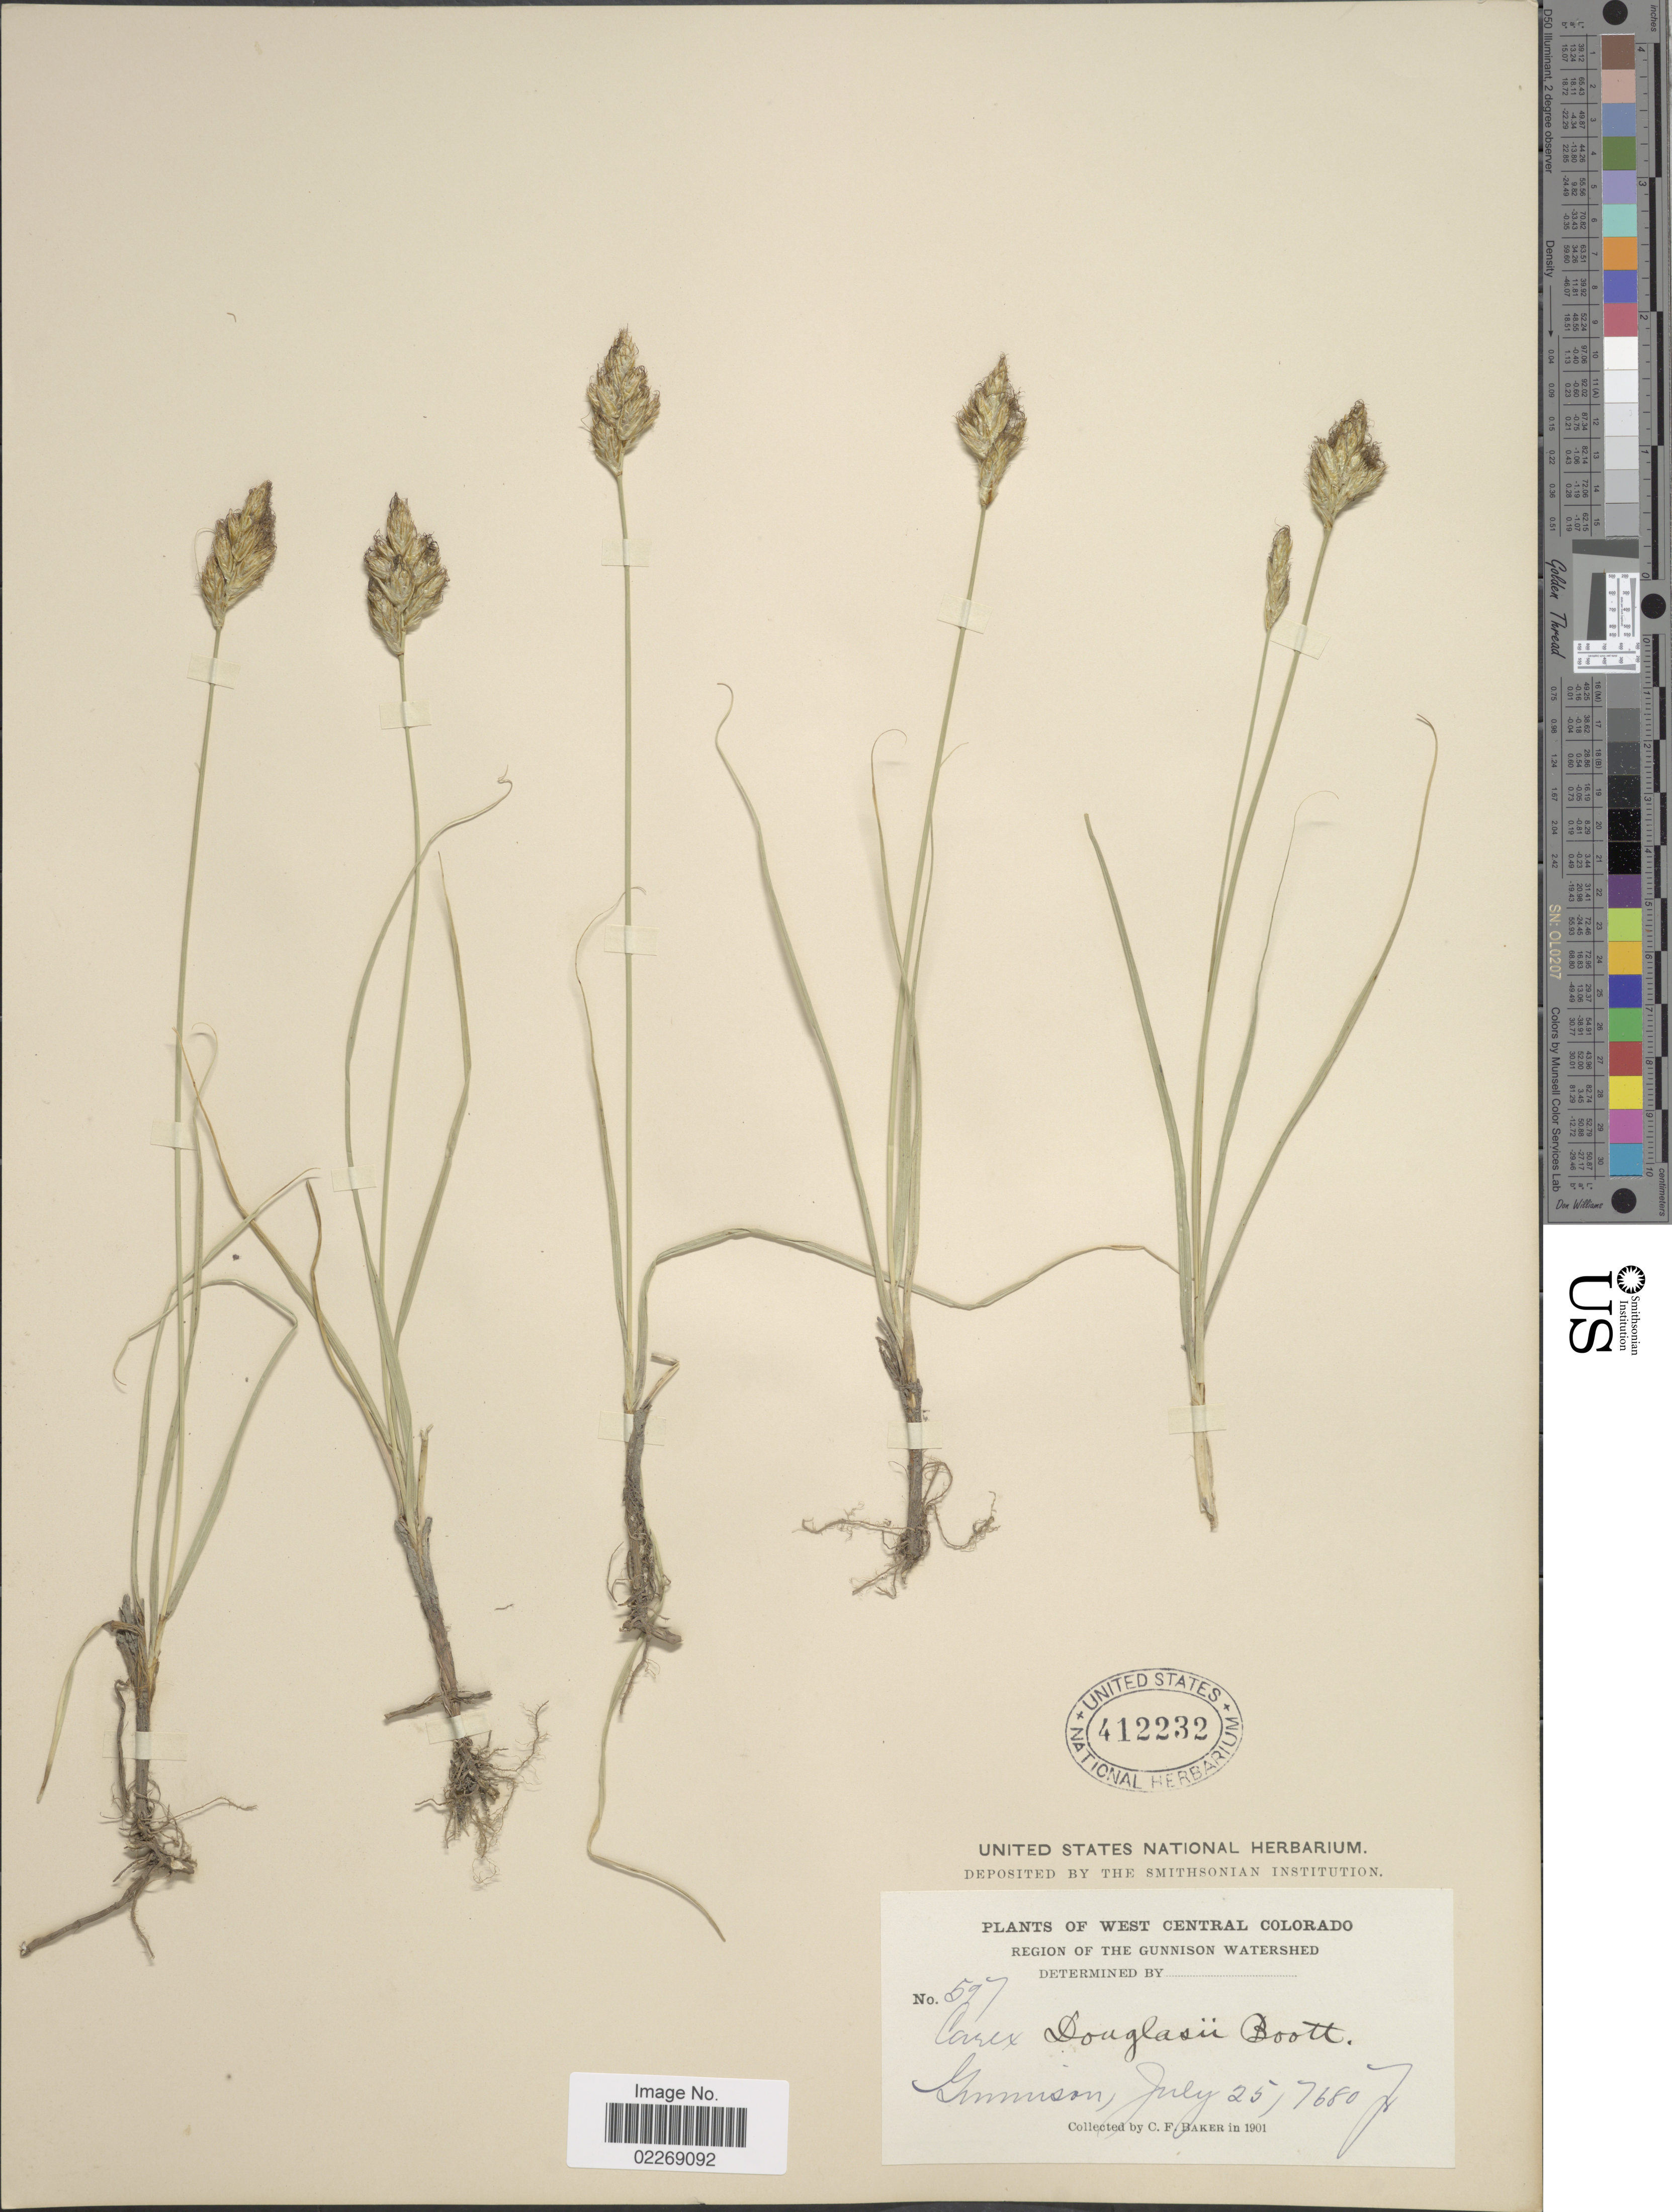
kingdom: Plantae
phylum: Tracheophyta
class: Liliopsida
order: Poales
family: Cyperaceae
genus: Carex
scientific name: Carex douglasii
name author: Boott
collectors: C. F. Baker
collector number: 597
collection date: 1901-07-25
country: United States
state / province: Colorado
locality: West Central Colorado. Region of the Gunnison Watershed. Gunnison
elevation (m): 2341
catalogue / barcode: US 412232